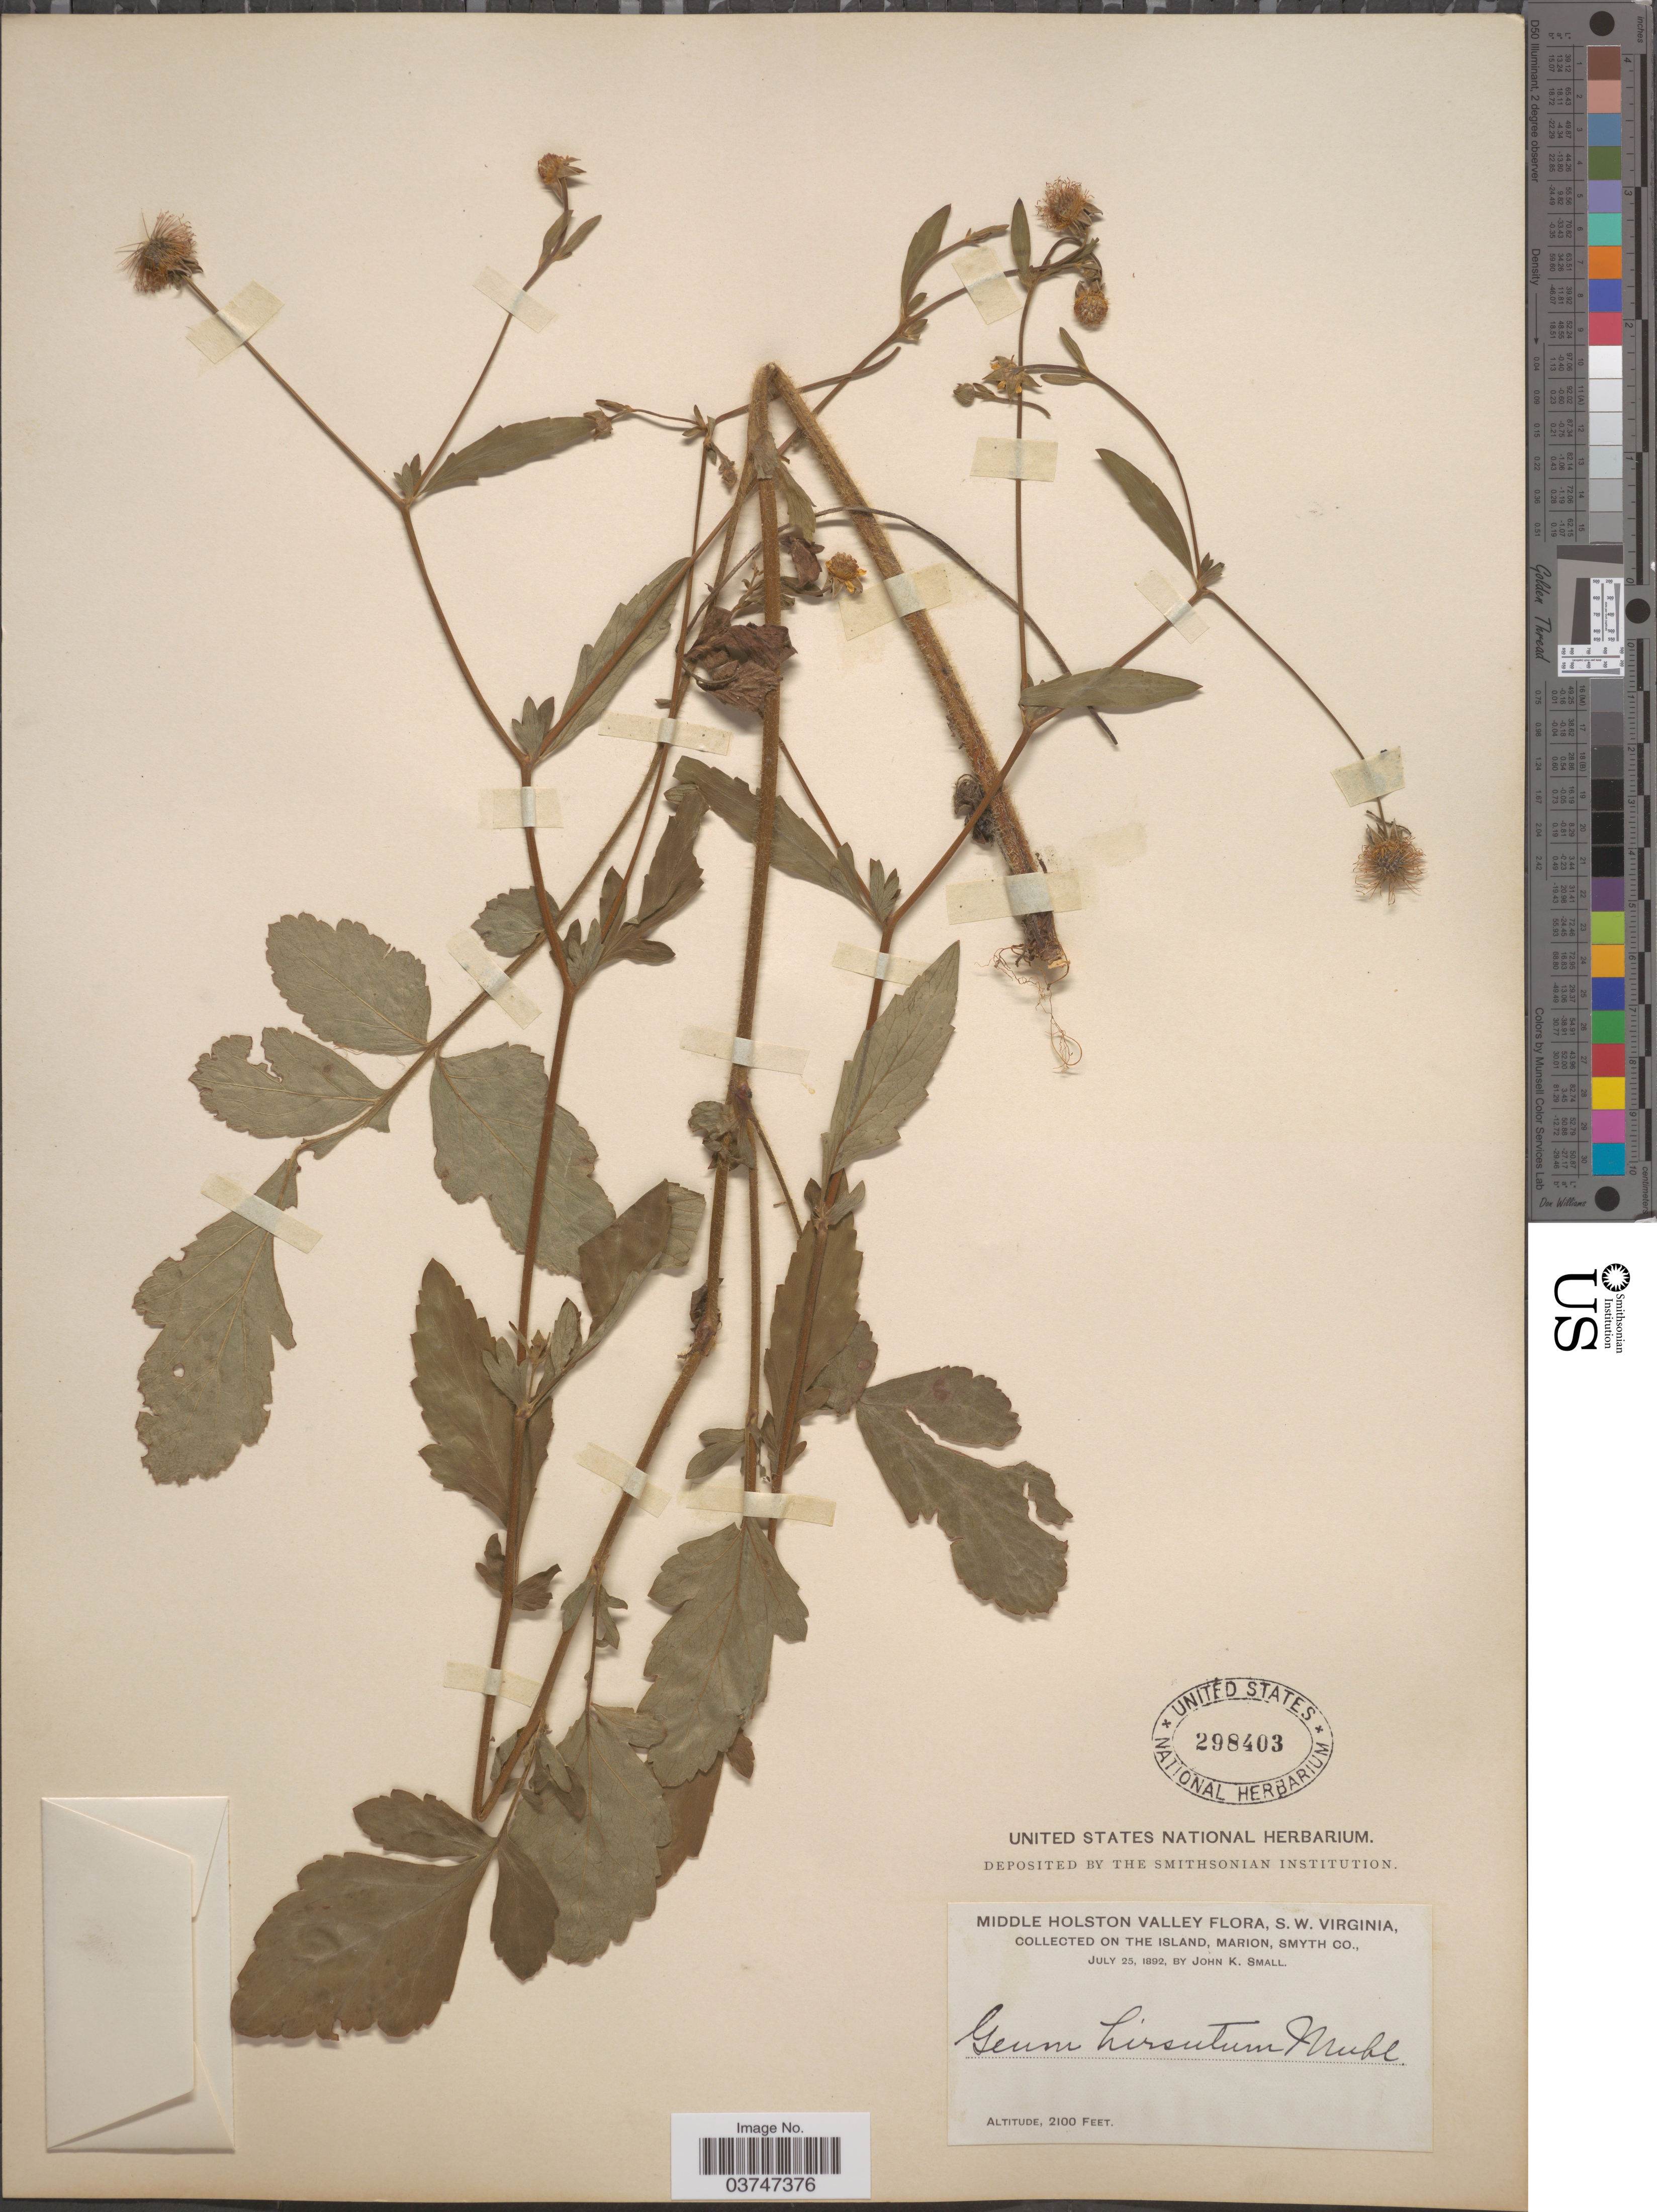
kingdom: Plantae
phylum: Tracheophyta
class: Magnoliopsida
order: Rosales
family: Rosaceae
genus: Geum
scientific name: Geum hirsutum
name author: Muhl. ex Link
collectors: J. K. Small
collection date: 1892-07-25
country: United States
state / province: Virginia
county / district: Smyth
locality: Middle Holston Valley, S. W. Virginia. On the Island, Marion, Smyth Co.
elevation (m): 640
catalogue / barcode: US 298403